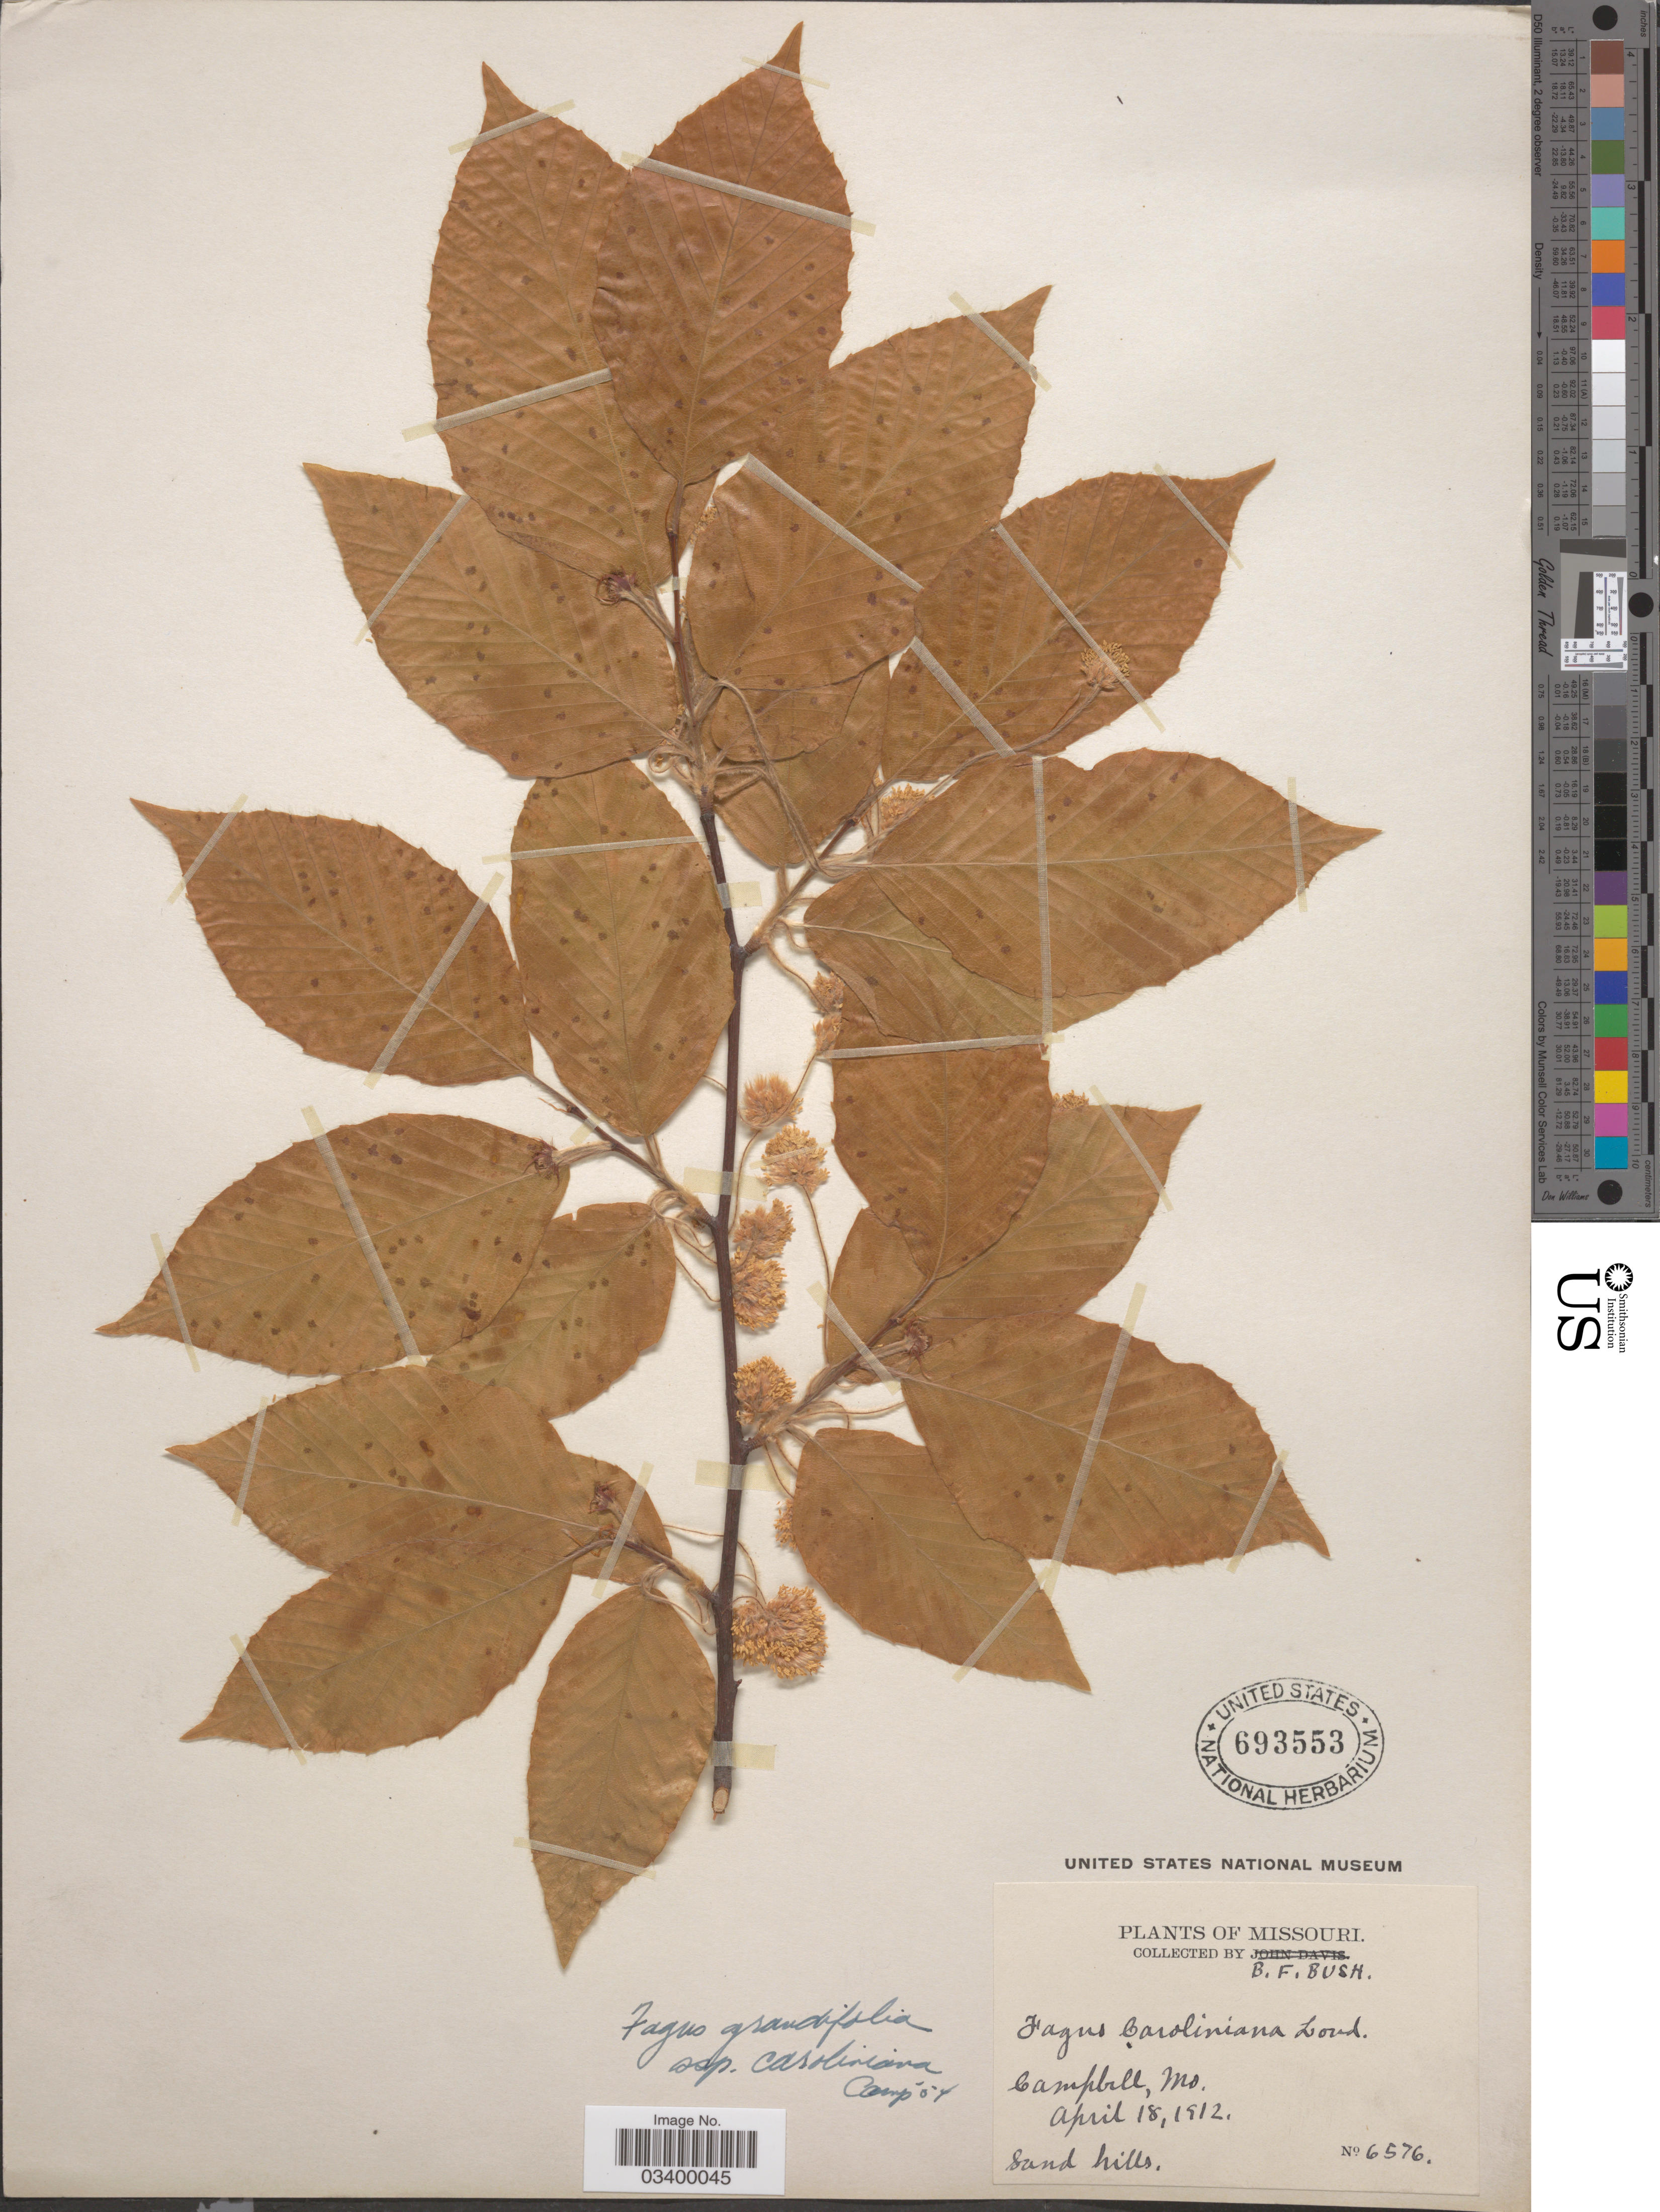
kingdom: Plantae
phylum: Tracheophyta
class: Magnoliopsida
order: Fagales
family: Fagaceae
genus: Fagus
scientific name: Fagus grandifolia subsp. caroliniana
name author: (Loudon) Fernald & Rehder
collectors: B. F. Bush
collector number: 6576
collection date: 1912-04-18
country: United States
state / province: Missouri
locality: Campbell.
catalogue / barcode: US 693553